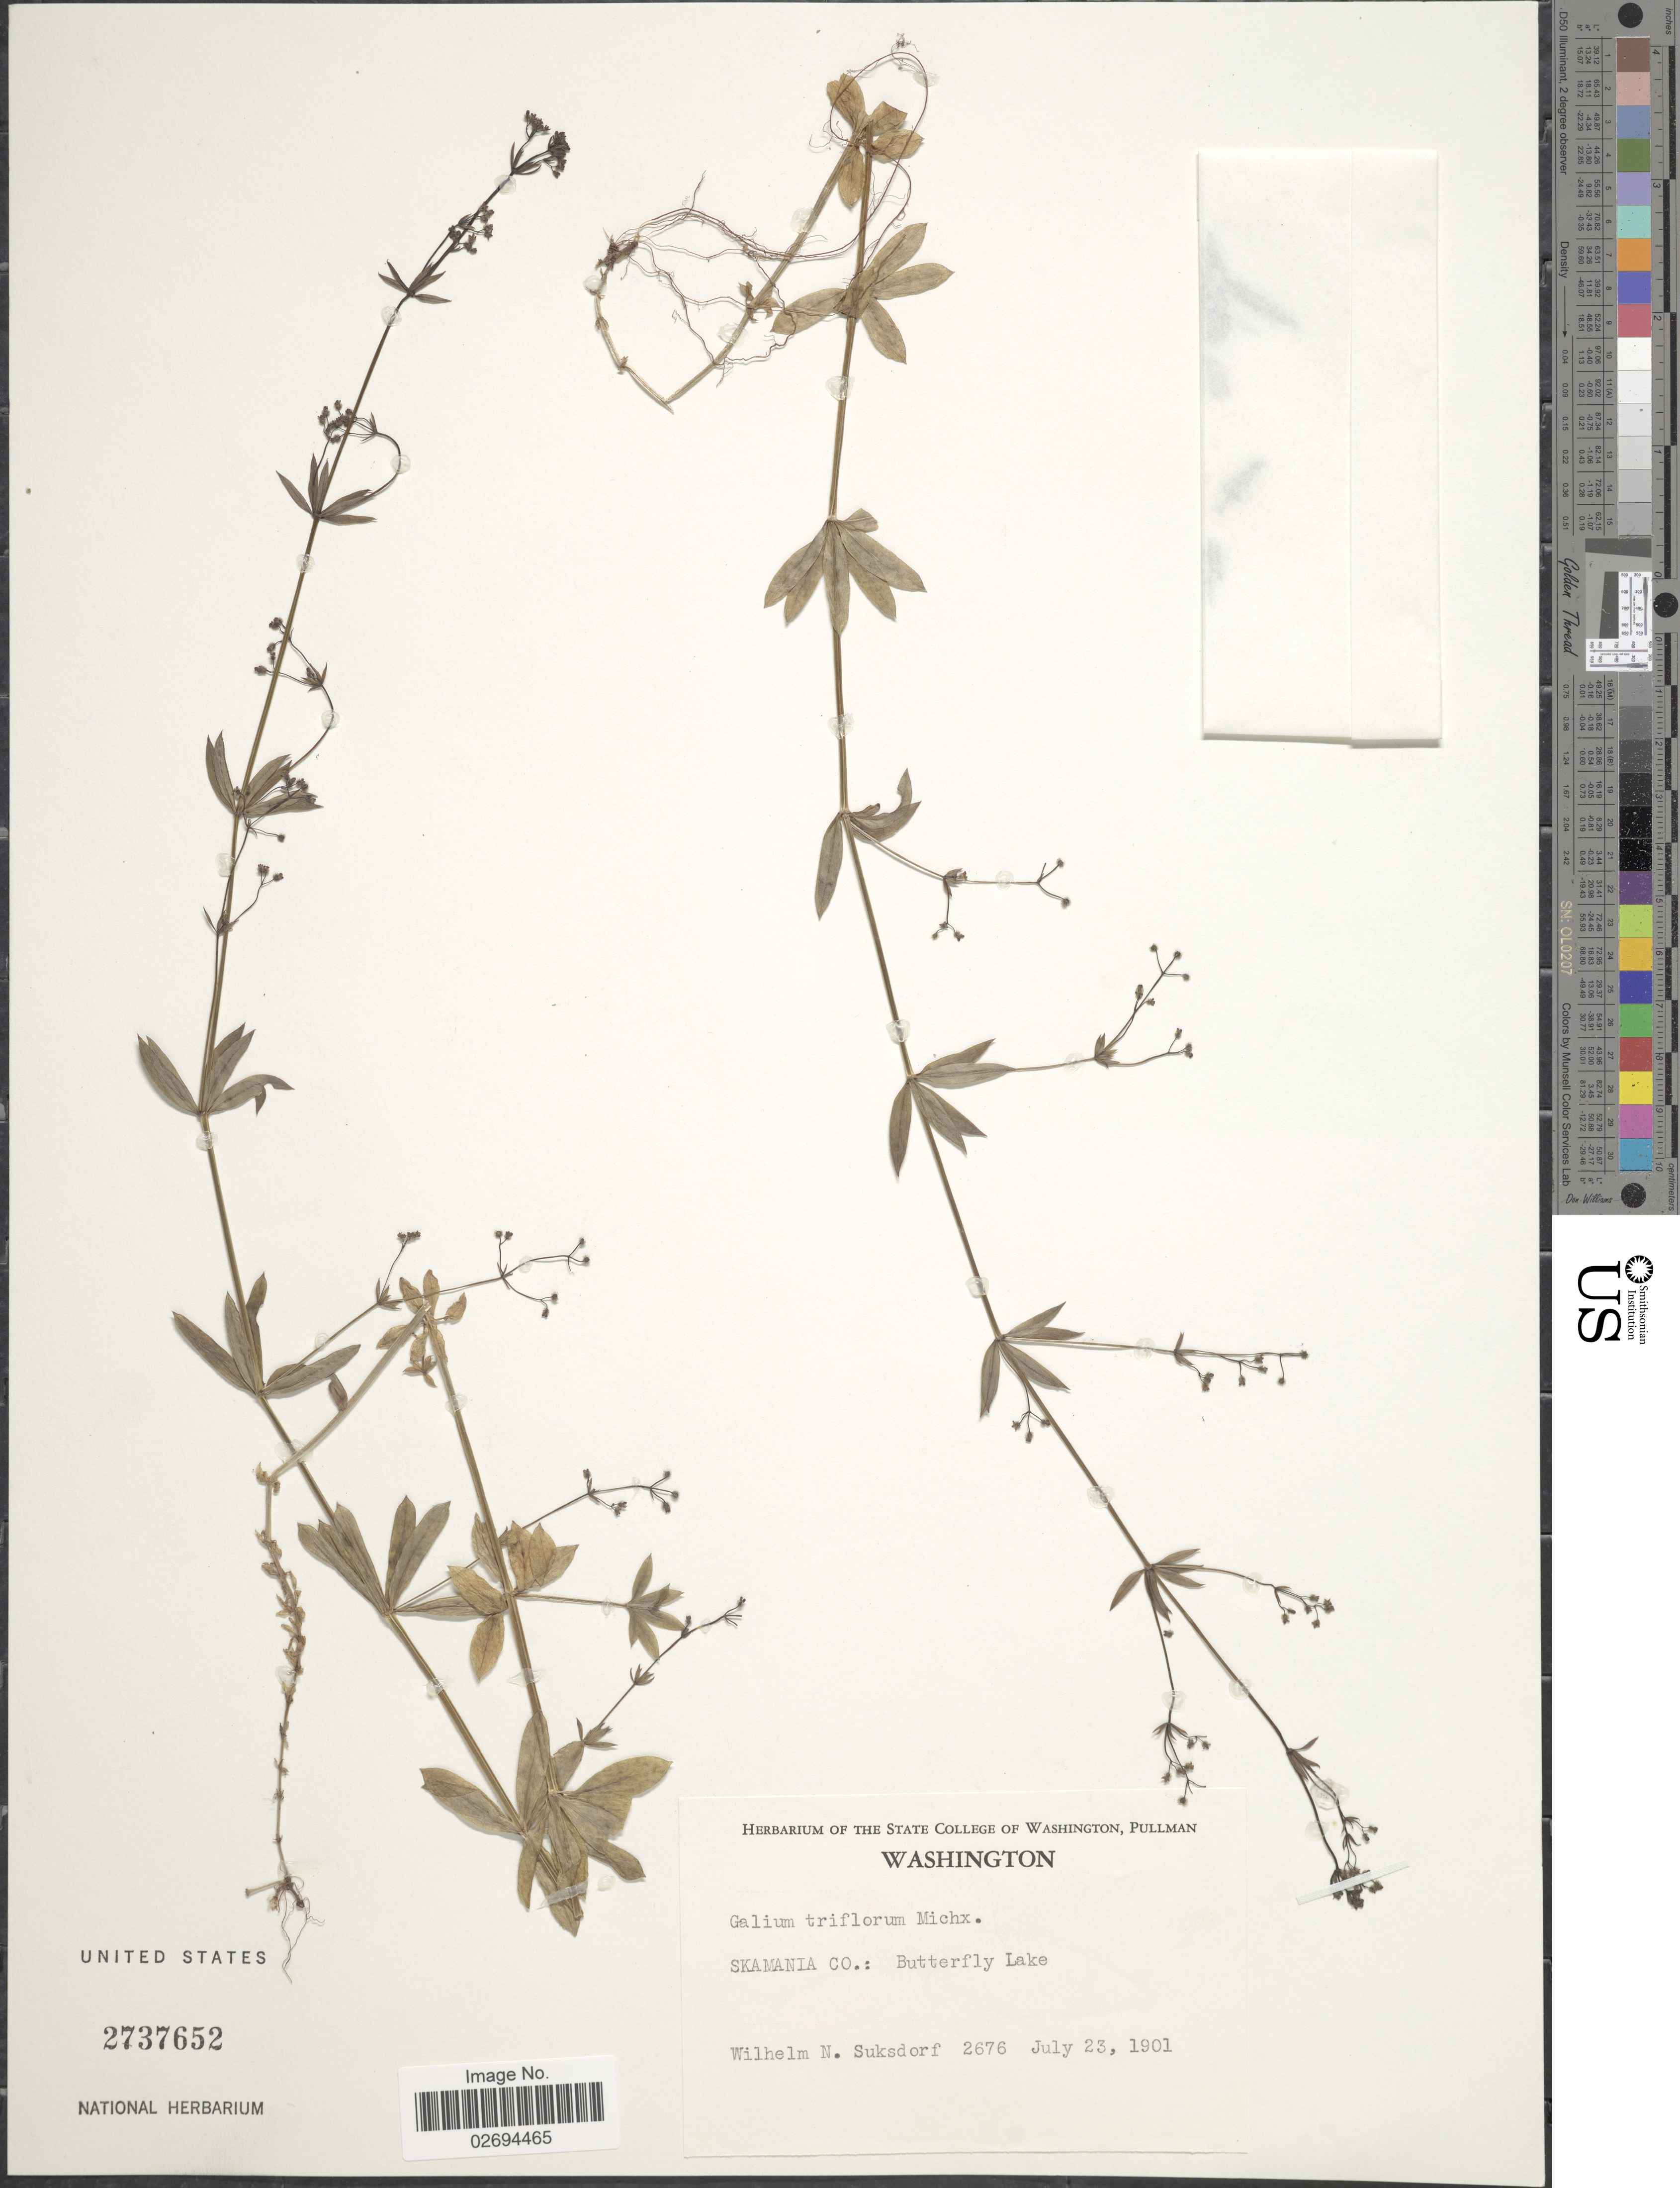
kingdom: Plantae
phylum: Tracheophyta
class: Magnoliopsida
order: Gentianales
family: Rubiaceae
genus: Galium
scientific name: Galium triflorum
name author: Michx.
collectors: W. N. Suksdorf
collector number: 2676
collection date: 1901-07-23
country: United States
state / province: Washington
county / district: Skamania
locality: Skamania Co.: Butterfly Lake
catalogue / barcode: US 2737652